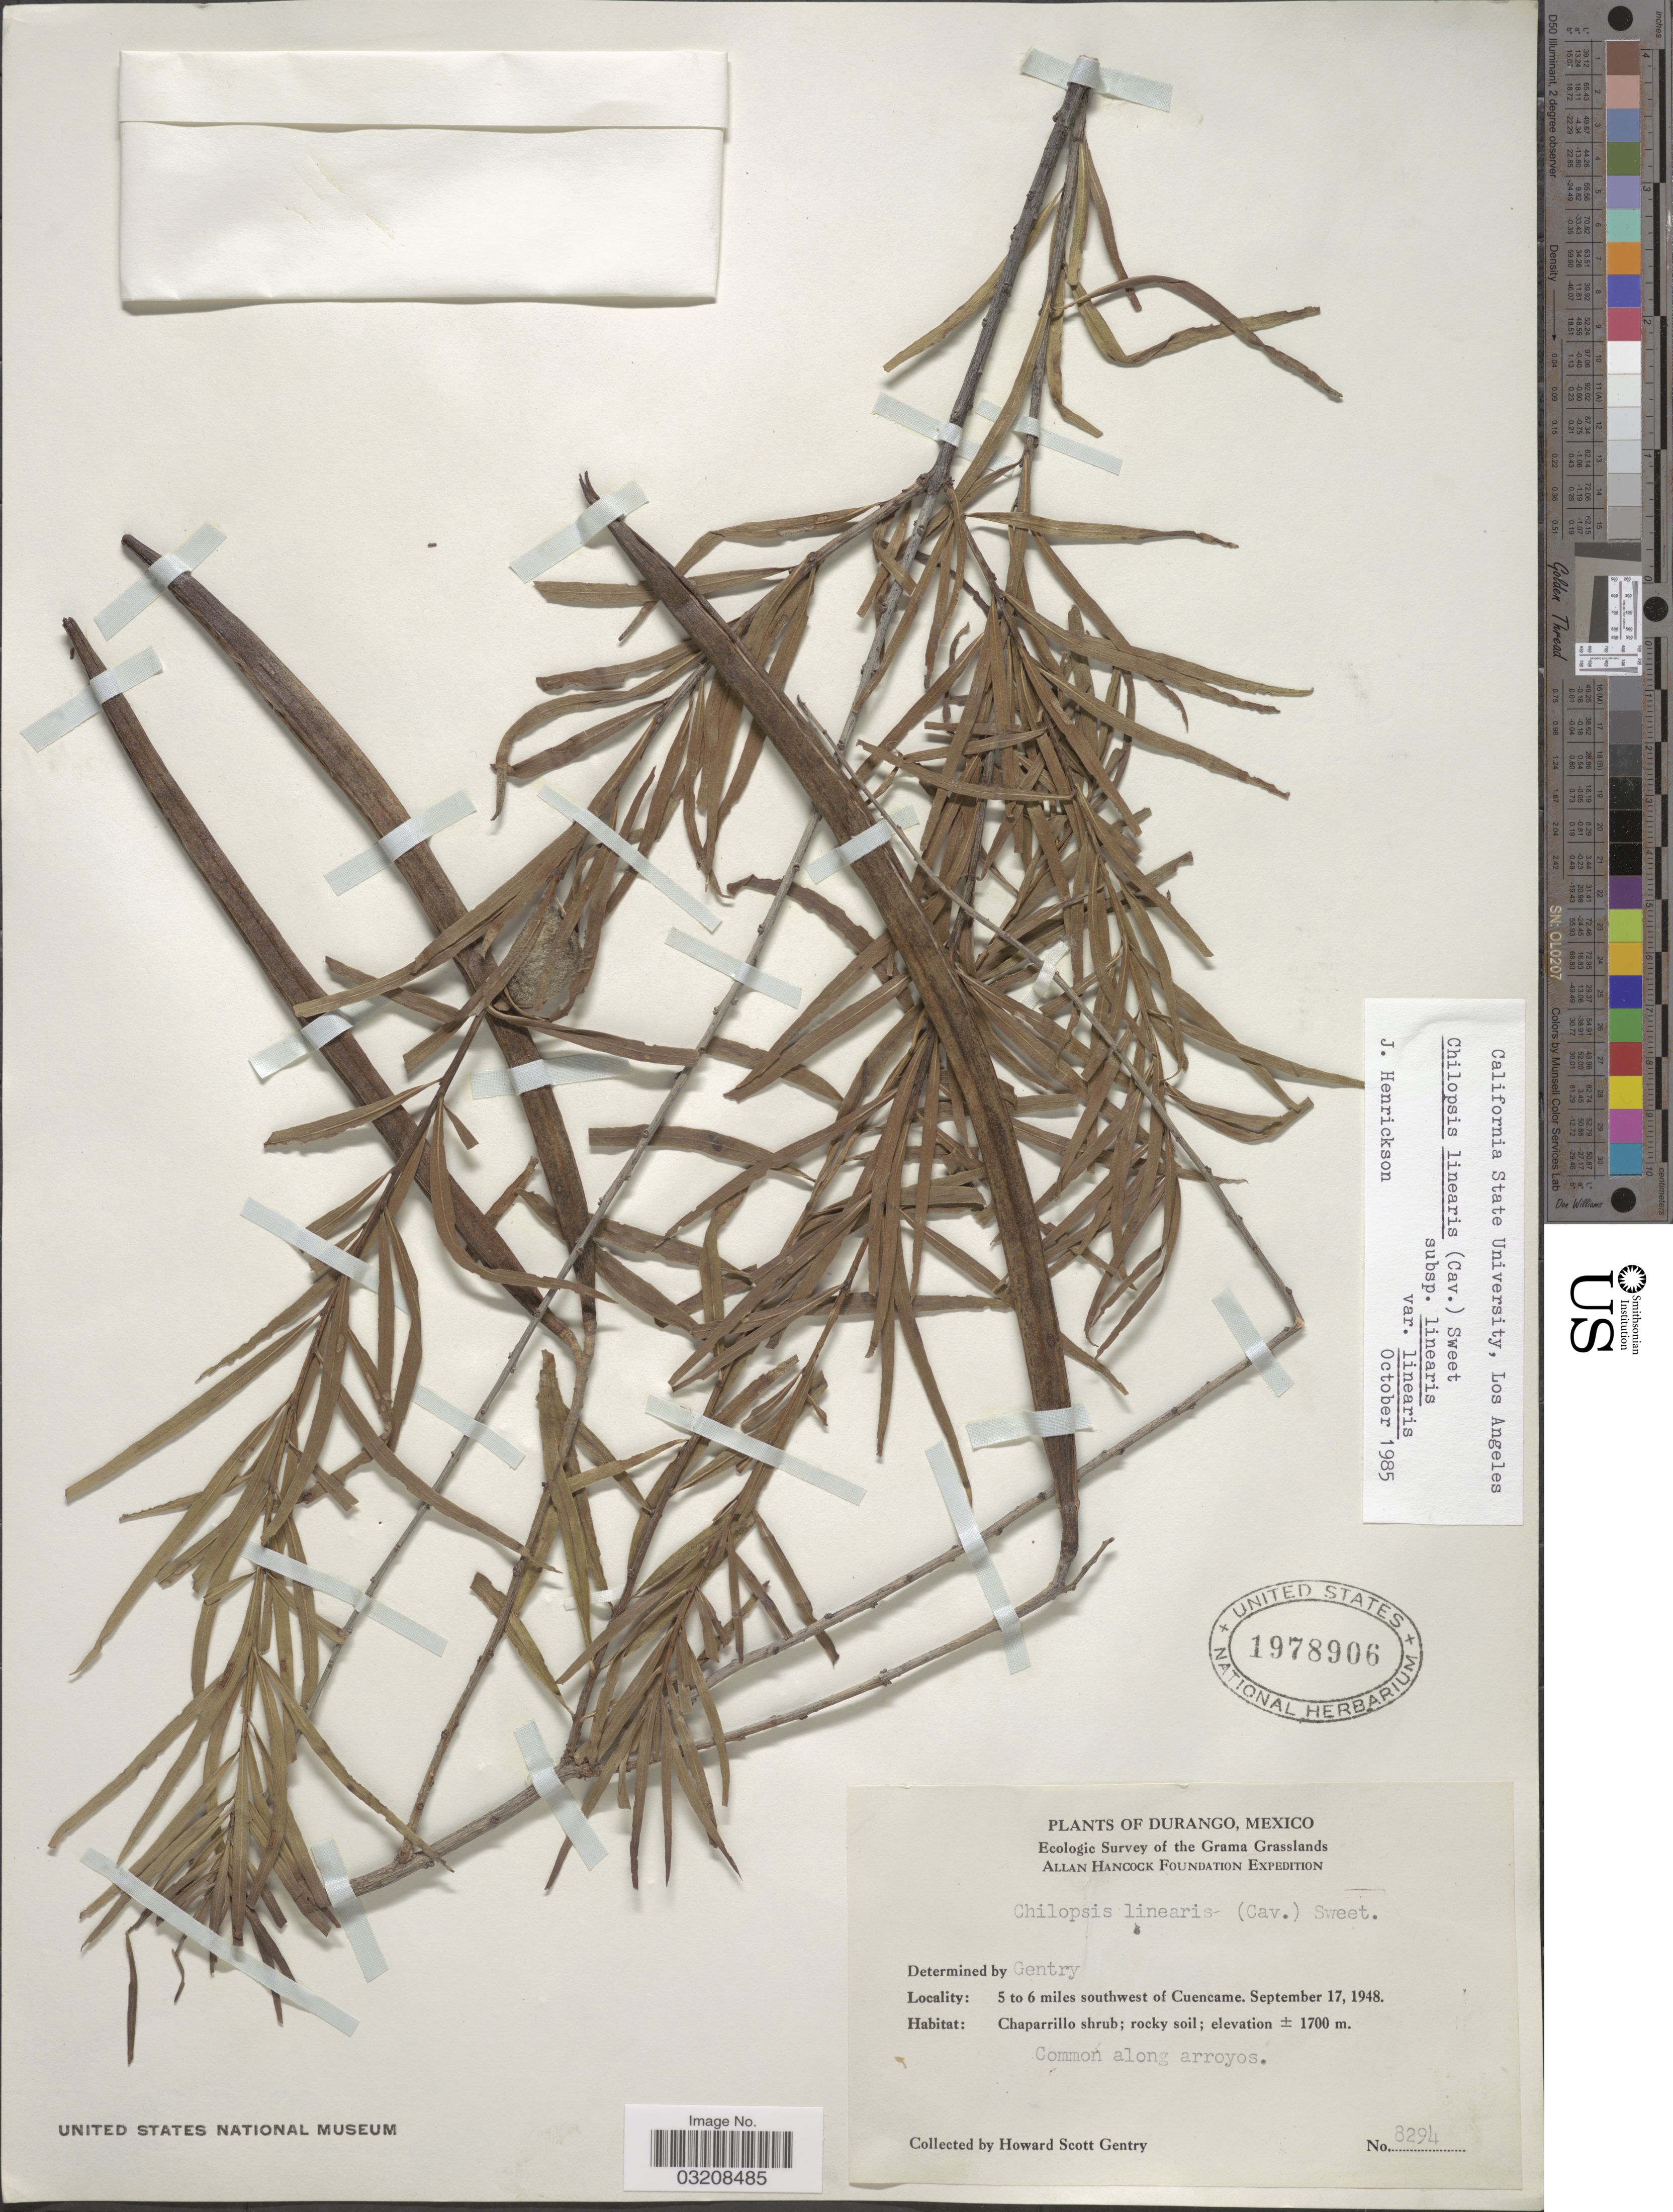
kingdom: Plantae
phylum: Tracheophyta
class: Magnoliopsida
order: Lamiales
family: Bignoniaceae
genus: Chilopsis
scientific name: Chilopsis linearis subsp. linearis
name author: (Cav.) Sweet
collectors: H. S. Gentry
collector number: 8294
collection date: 1948-09-17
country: Mexico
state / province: Durango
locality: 5 to 6 miles southwest of Cuencame.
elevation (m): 1700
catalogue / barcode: US 1978906